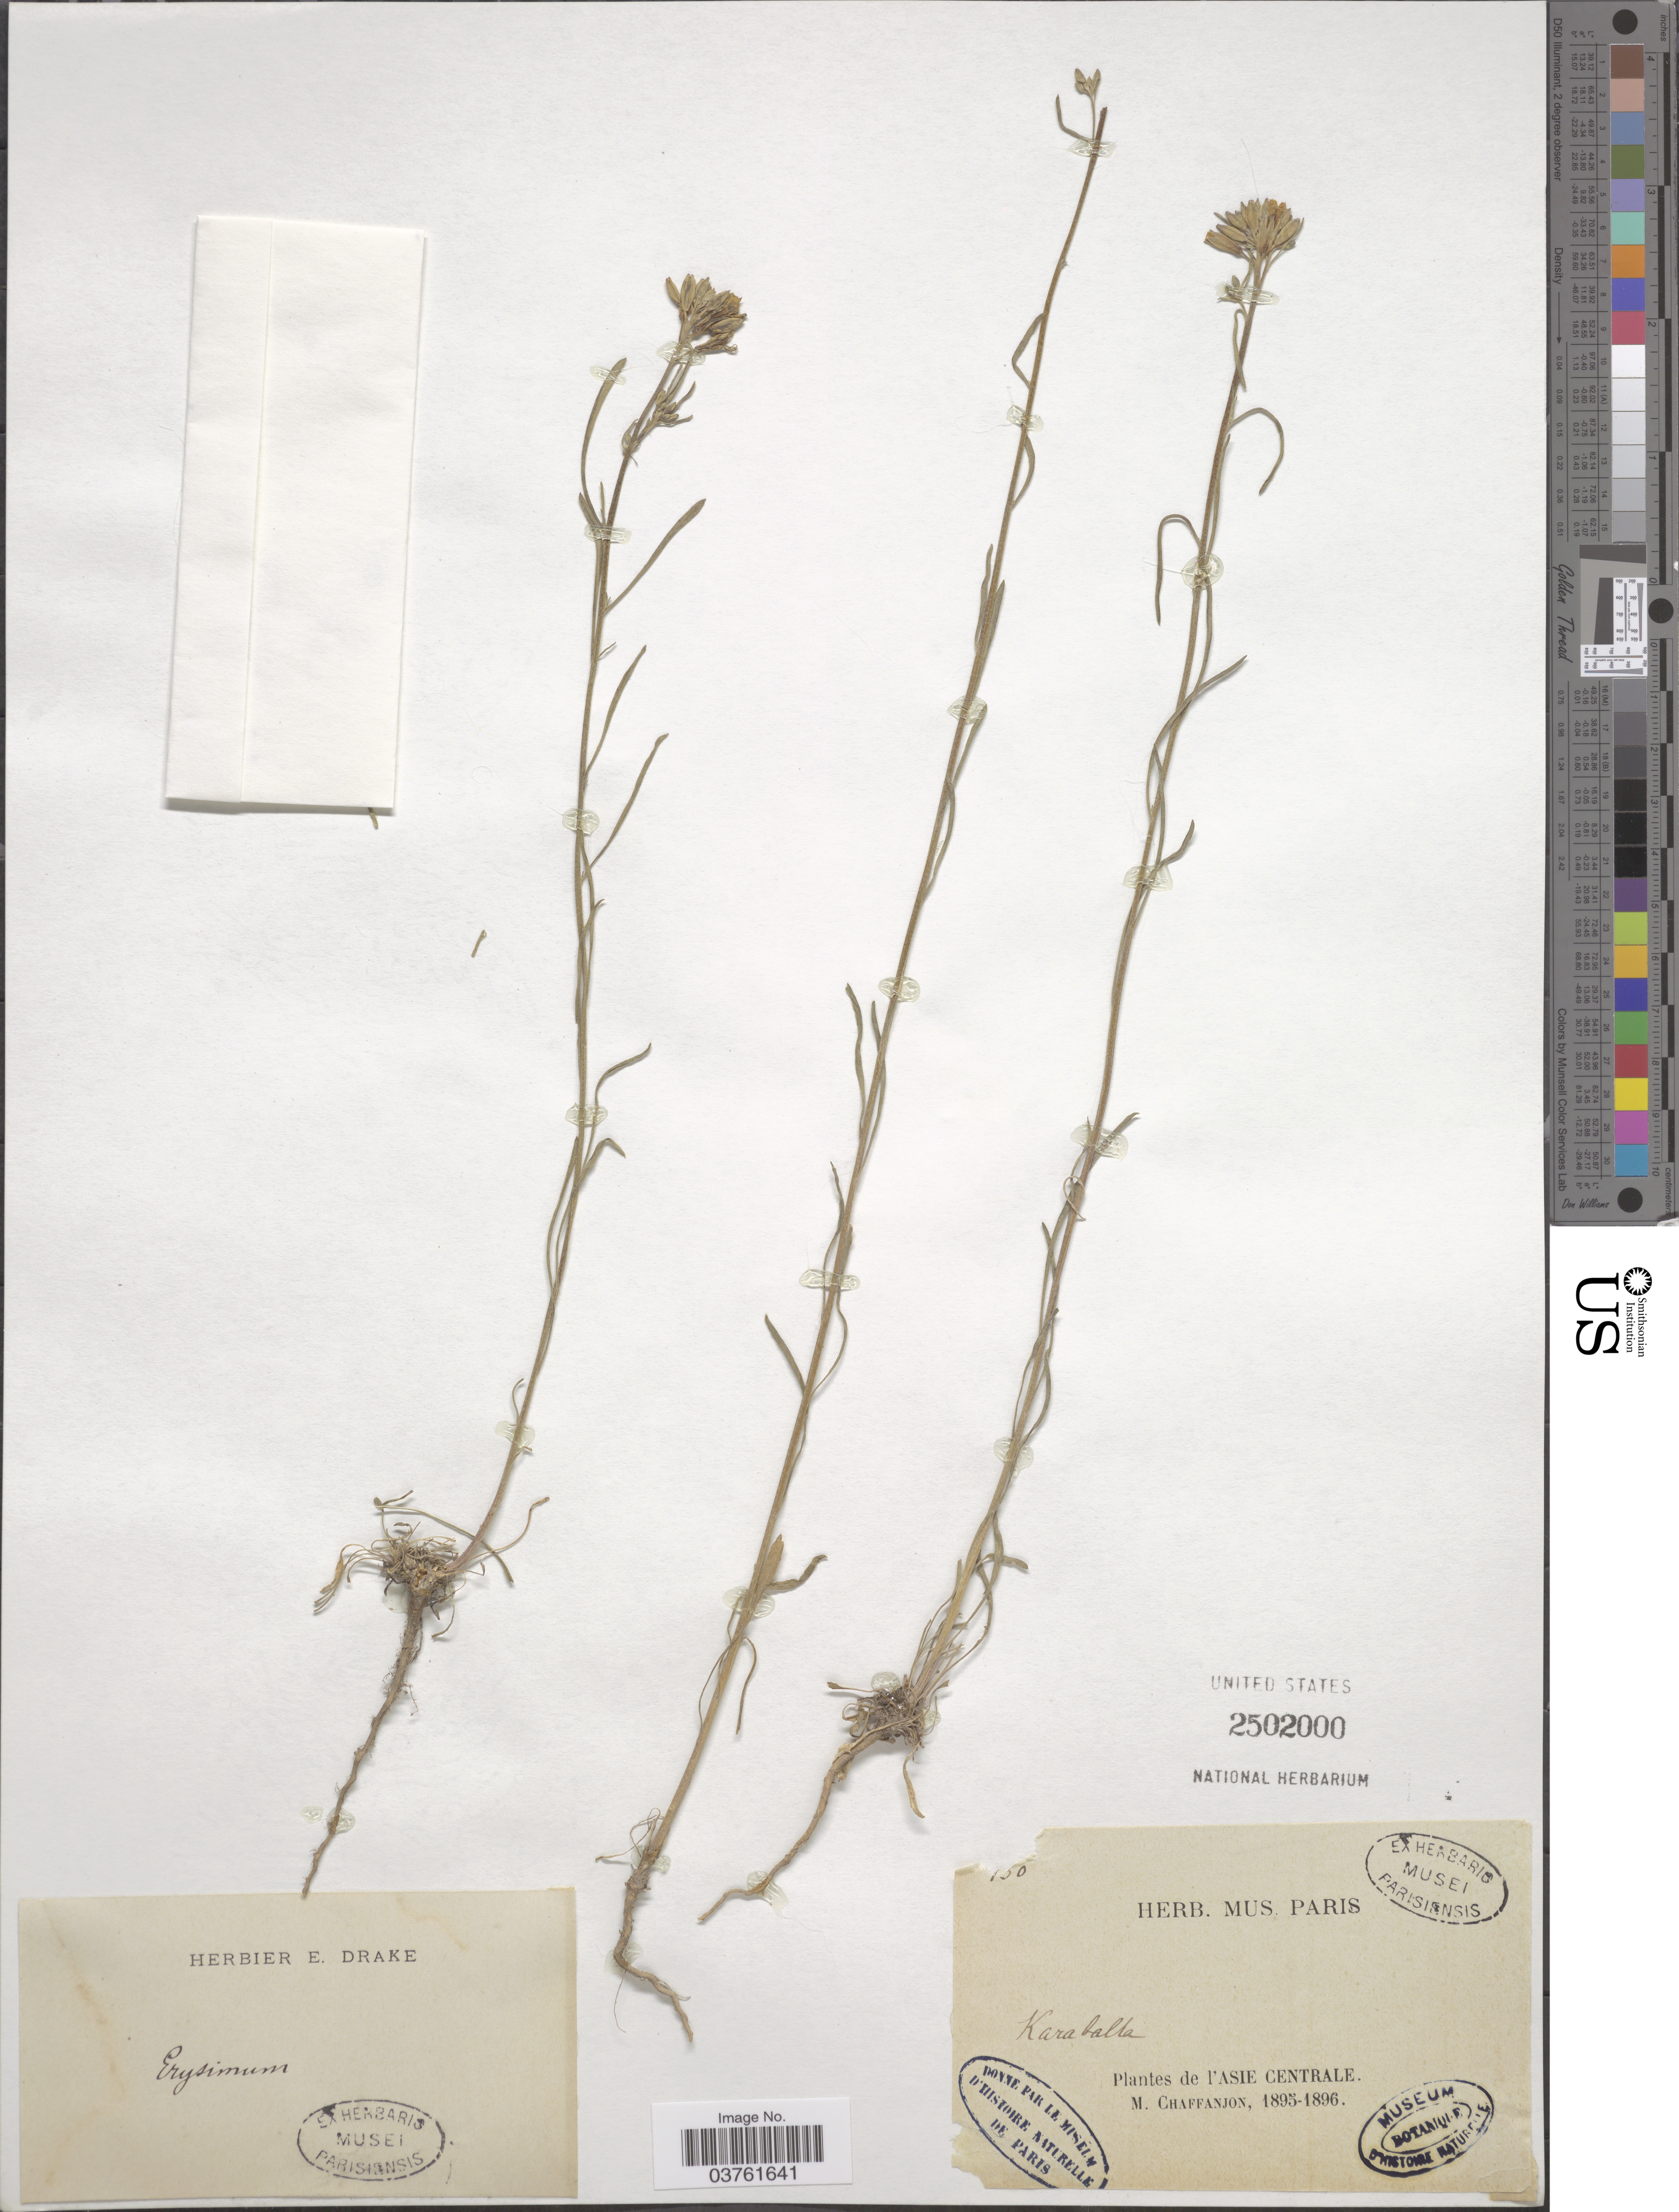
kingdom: Plantae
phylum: Tracheophyta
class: Magnoliopsida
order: Brassicales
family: Brassicaceae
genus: Erysimum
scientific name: Erysimum sp.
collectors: M. Chaffanjon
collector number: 150*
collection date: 1895/1896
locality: I'Asie Centrale. Karabalta.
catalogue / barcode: US 2502000